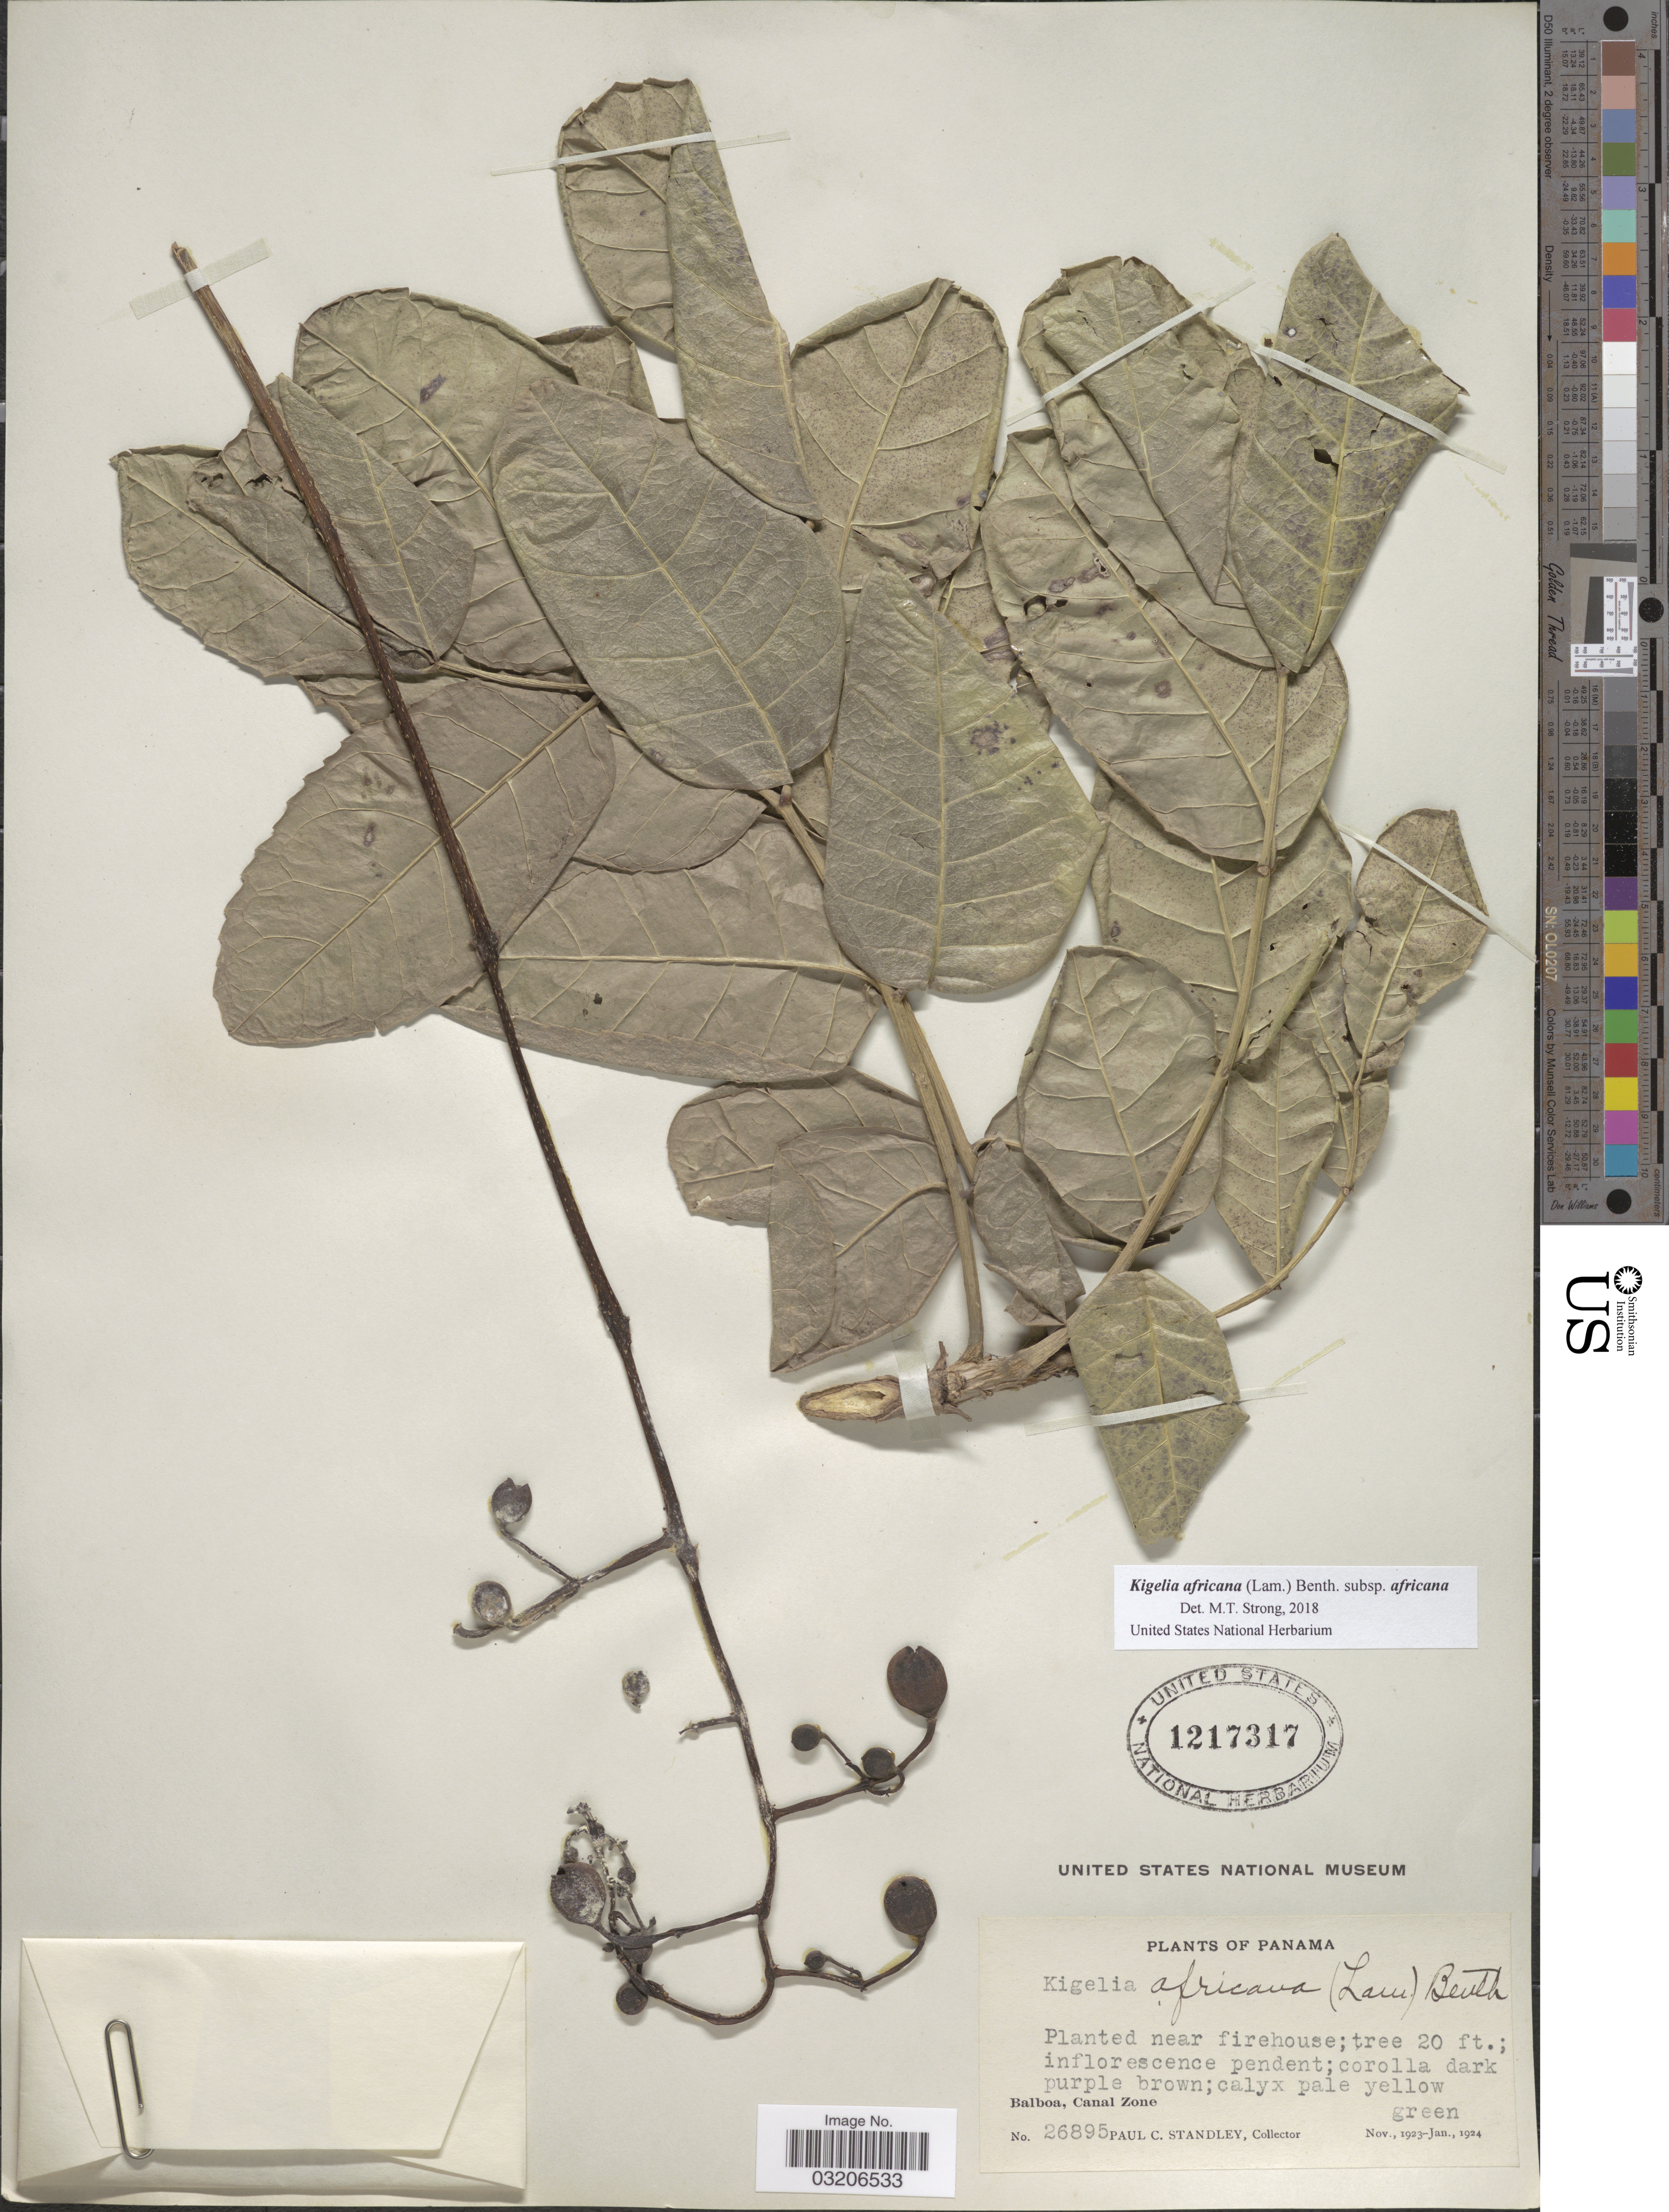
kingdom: Plantae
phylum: Tracheophyta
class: Magnoliopsida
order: Lamiales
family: Bignoniaceae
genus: Kigelia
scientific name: Kigelia africana subsp. africana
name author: (Lam.) Benth.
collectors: P. C. Standley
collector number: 26895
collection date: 1923-11/1924-01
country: Panama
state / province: Colón / Panamá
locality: Balboa, Canal Zone.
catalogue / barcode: US 1217317